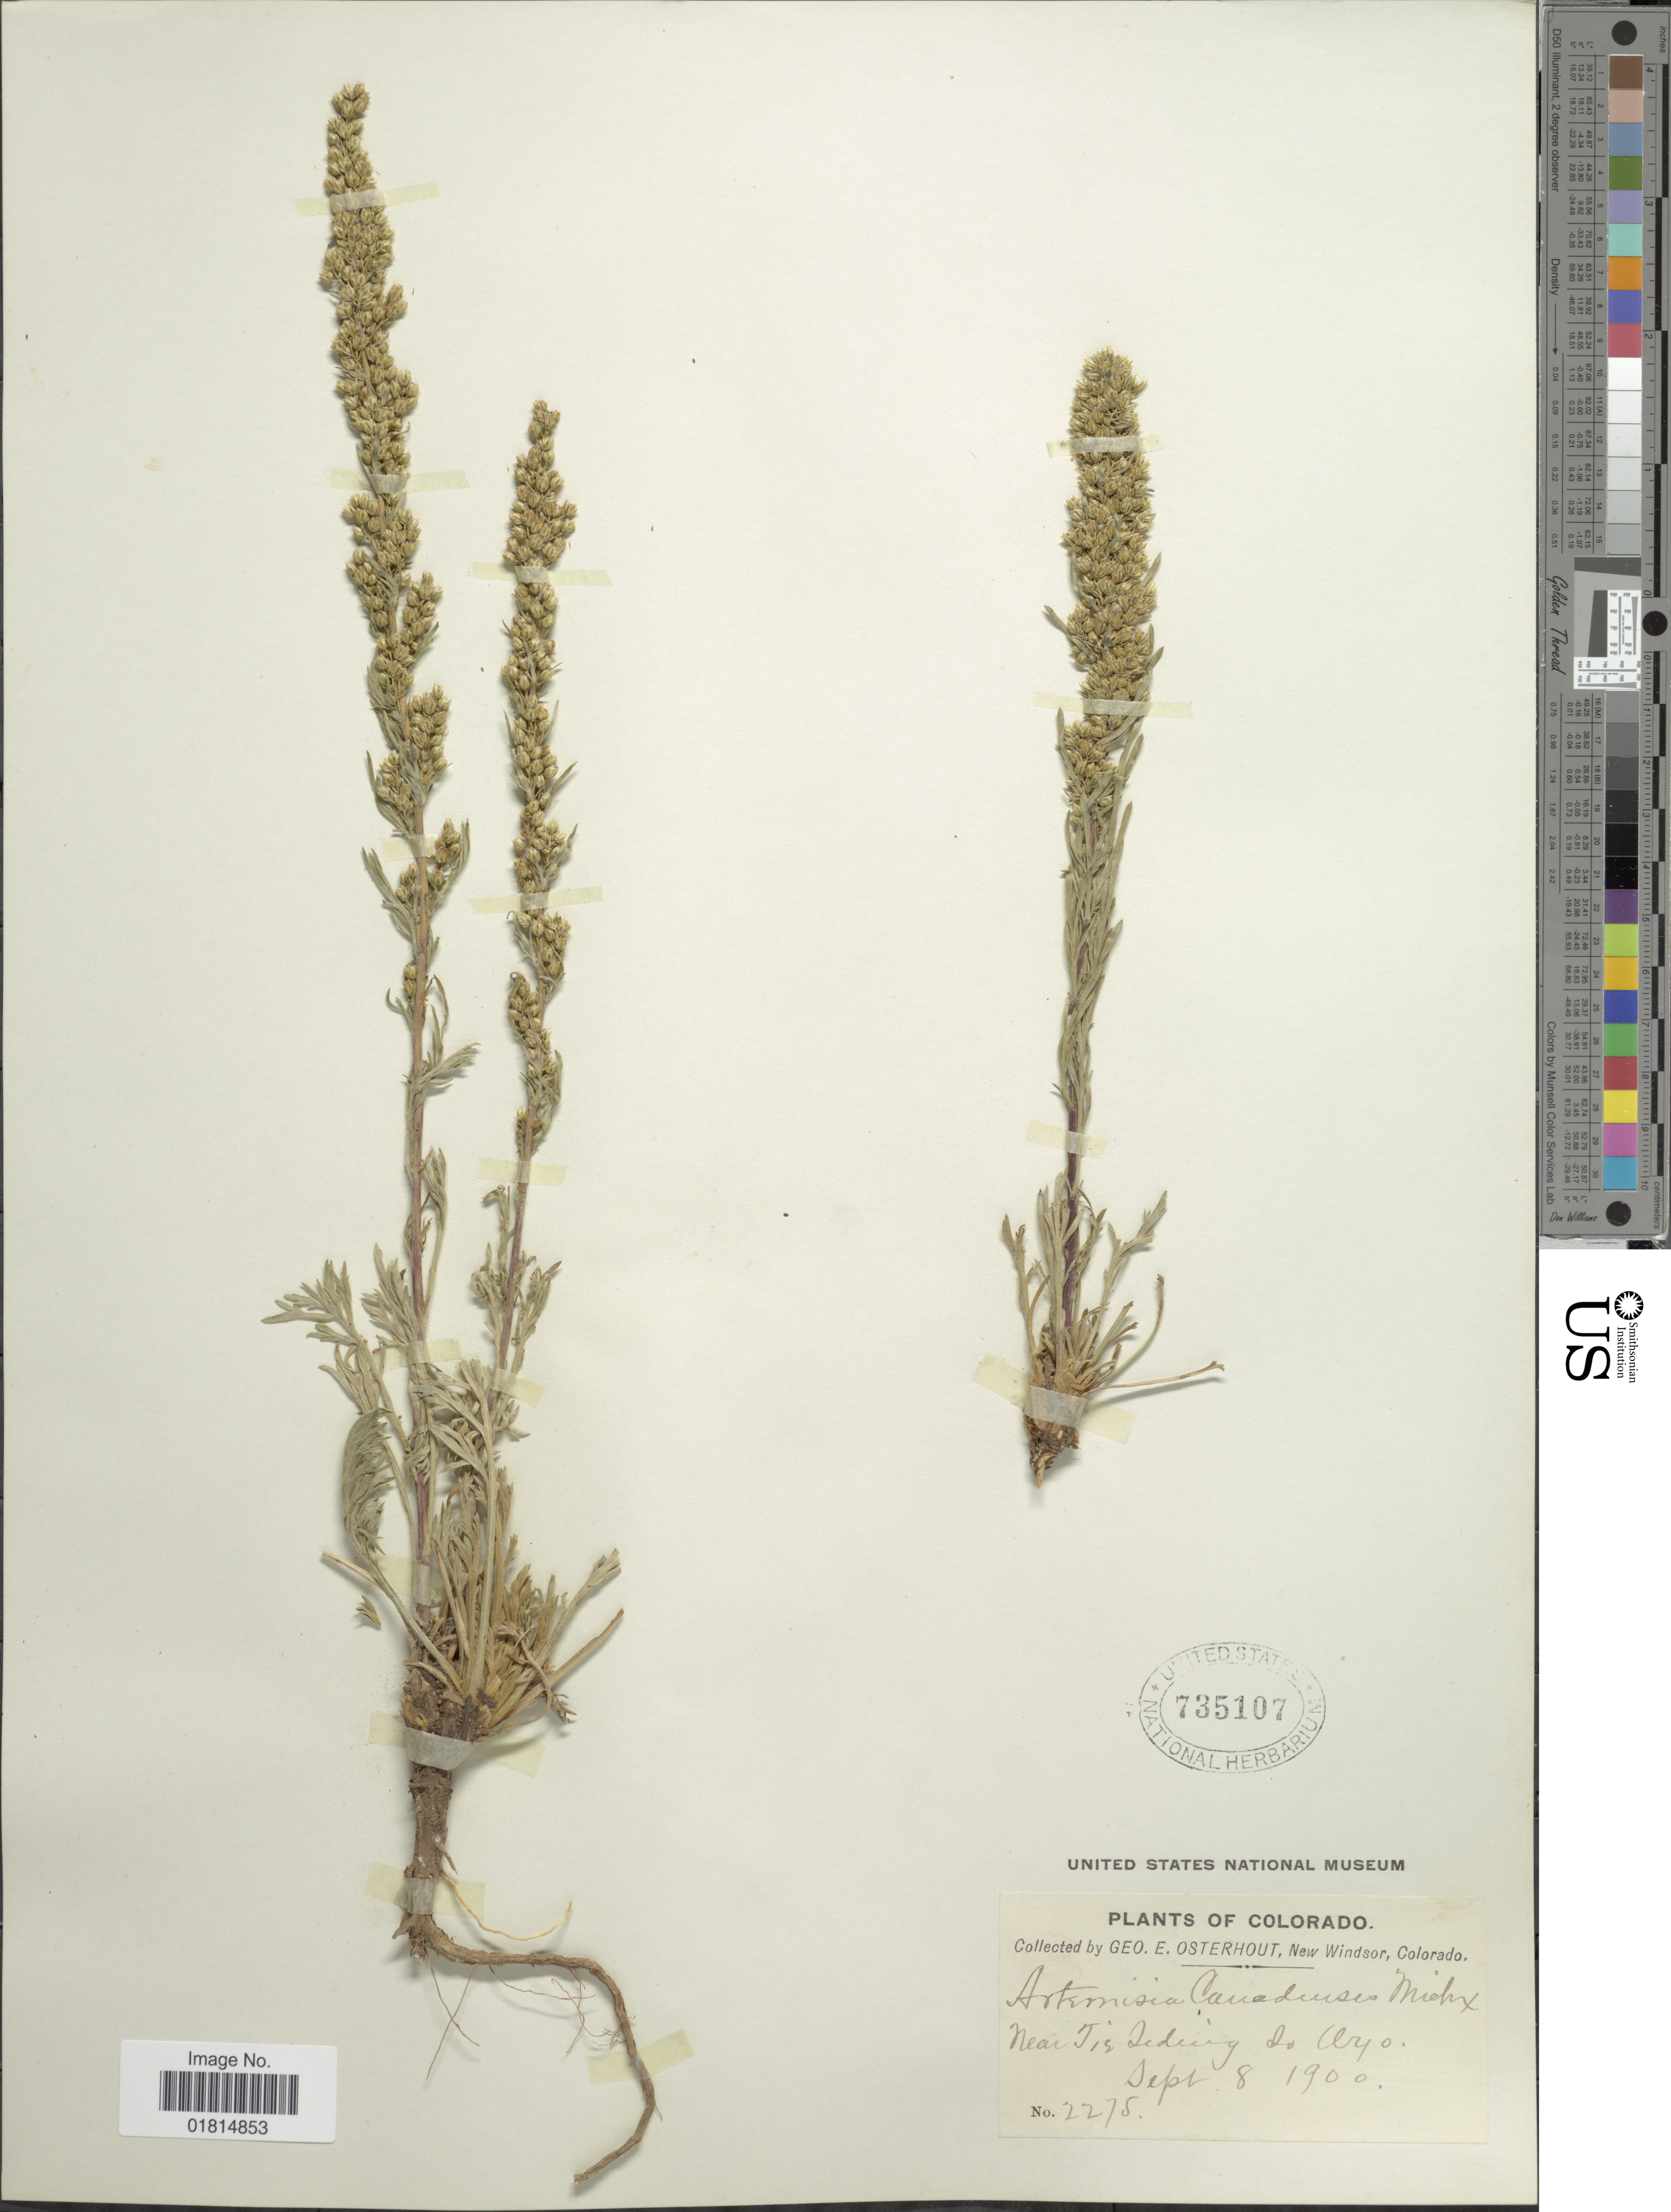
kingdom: Plantae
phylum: Tracheophyta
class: Magnoliopsida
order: Asterales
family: Asteraceae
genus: Artemisia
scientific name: Artemisia canadensis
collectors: G. Osterhout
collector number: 2275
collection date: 1900-09-08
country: United States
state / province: Wyoming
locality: Near Tis Teding do Wyo.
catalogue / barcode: US 735107